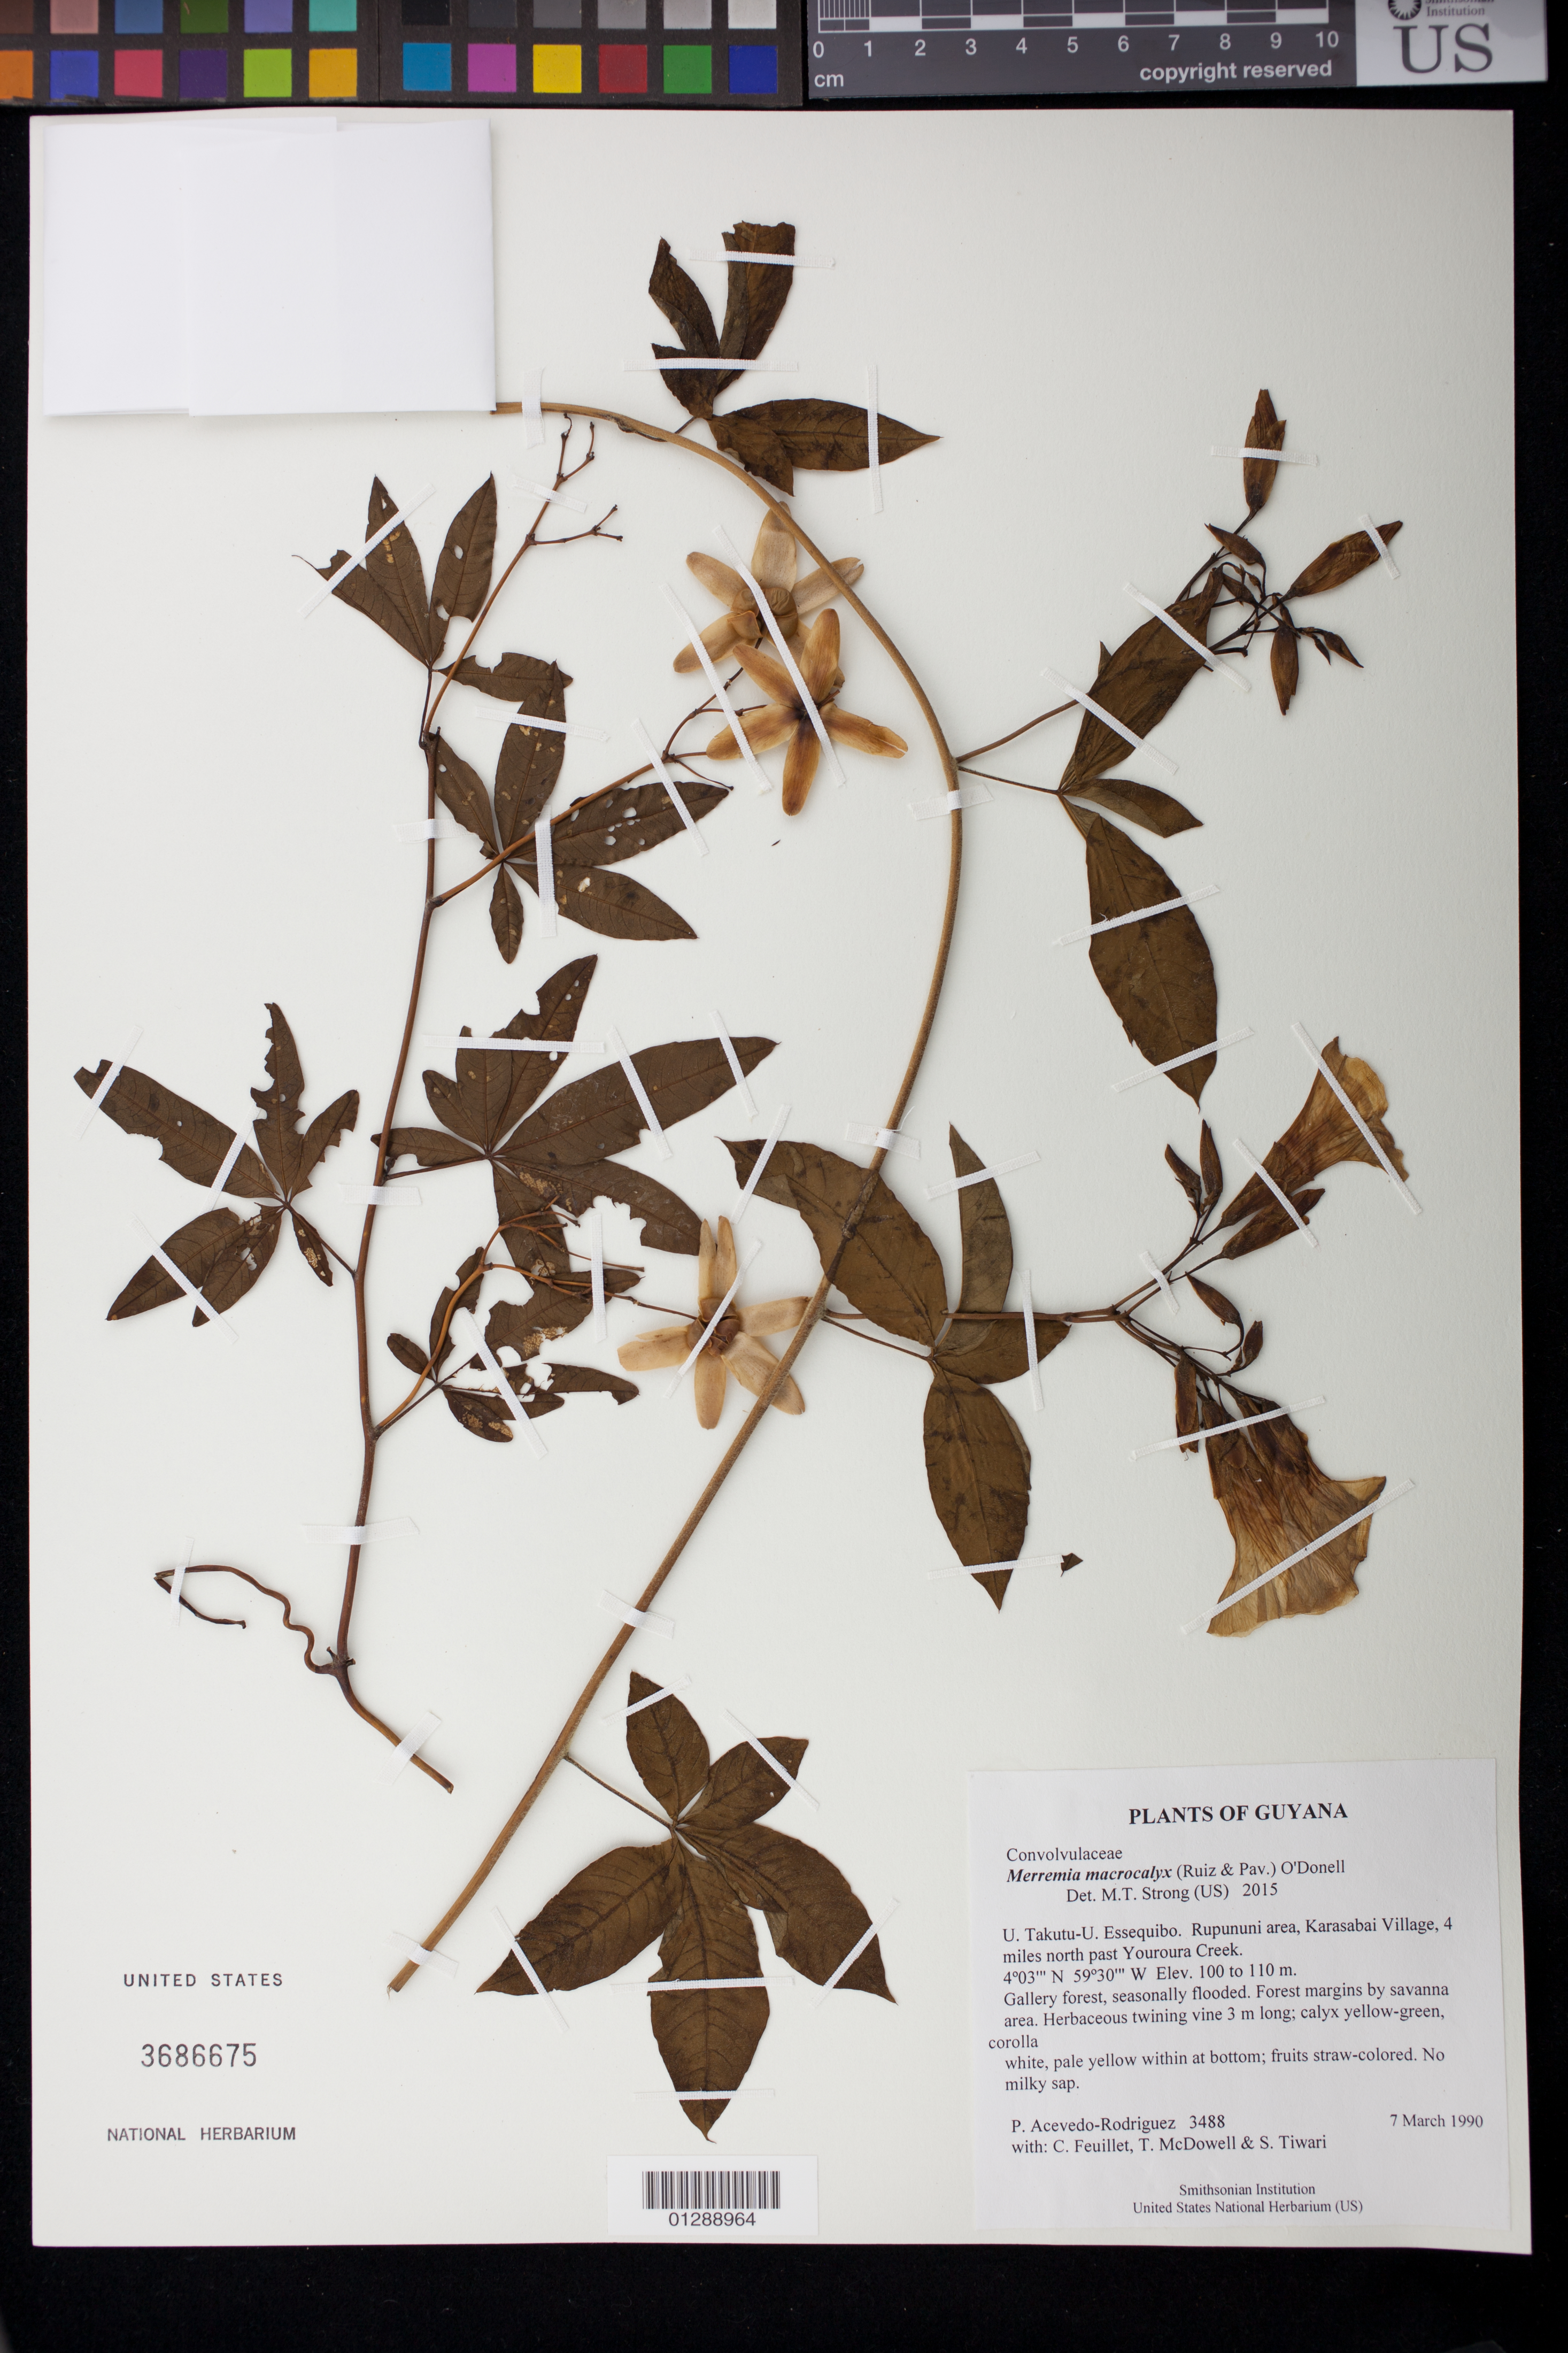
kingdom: Plantae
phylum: Tracheophyta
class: Magnoliopsida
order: Solanales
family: Convolvulaceae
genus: Distimake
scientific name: Distimake macrocalyx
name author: (Ruiz & Pav.) A. R. Simões & Staples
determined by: Strong, Mark T., (BOT), Smithsonian Institution - National Museum of Natural History (UNITED STATES)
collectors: P. Acevedo-Rodr., C. Feuillet, T. McDowell & S. Tiwari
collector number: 3488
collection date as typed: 7 March 1990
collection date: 1990-03-07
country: Guyana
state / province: U. Takutu-U. Essequibo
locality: Rupununi area, Karasabai Village, 4 miles north past Youroura Creek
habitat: Gallery forest, seasonally flooded. Forest margins by savanna area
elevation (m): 100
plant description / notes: US, NY, MO, CAY, K, P, B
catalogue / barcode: US 3686675